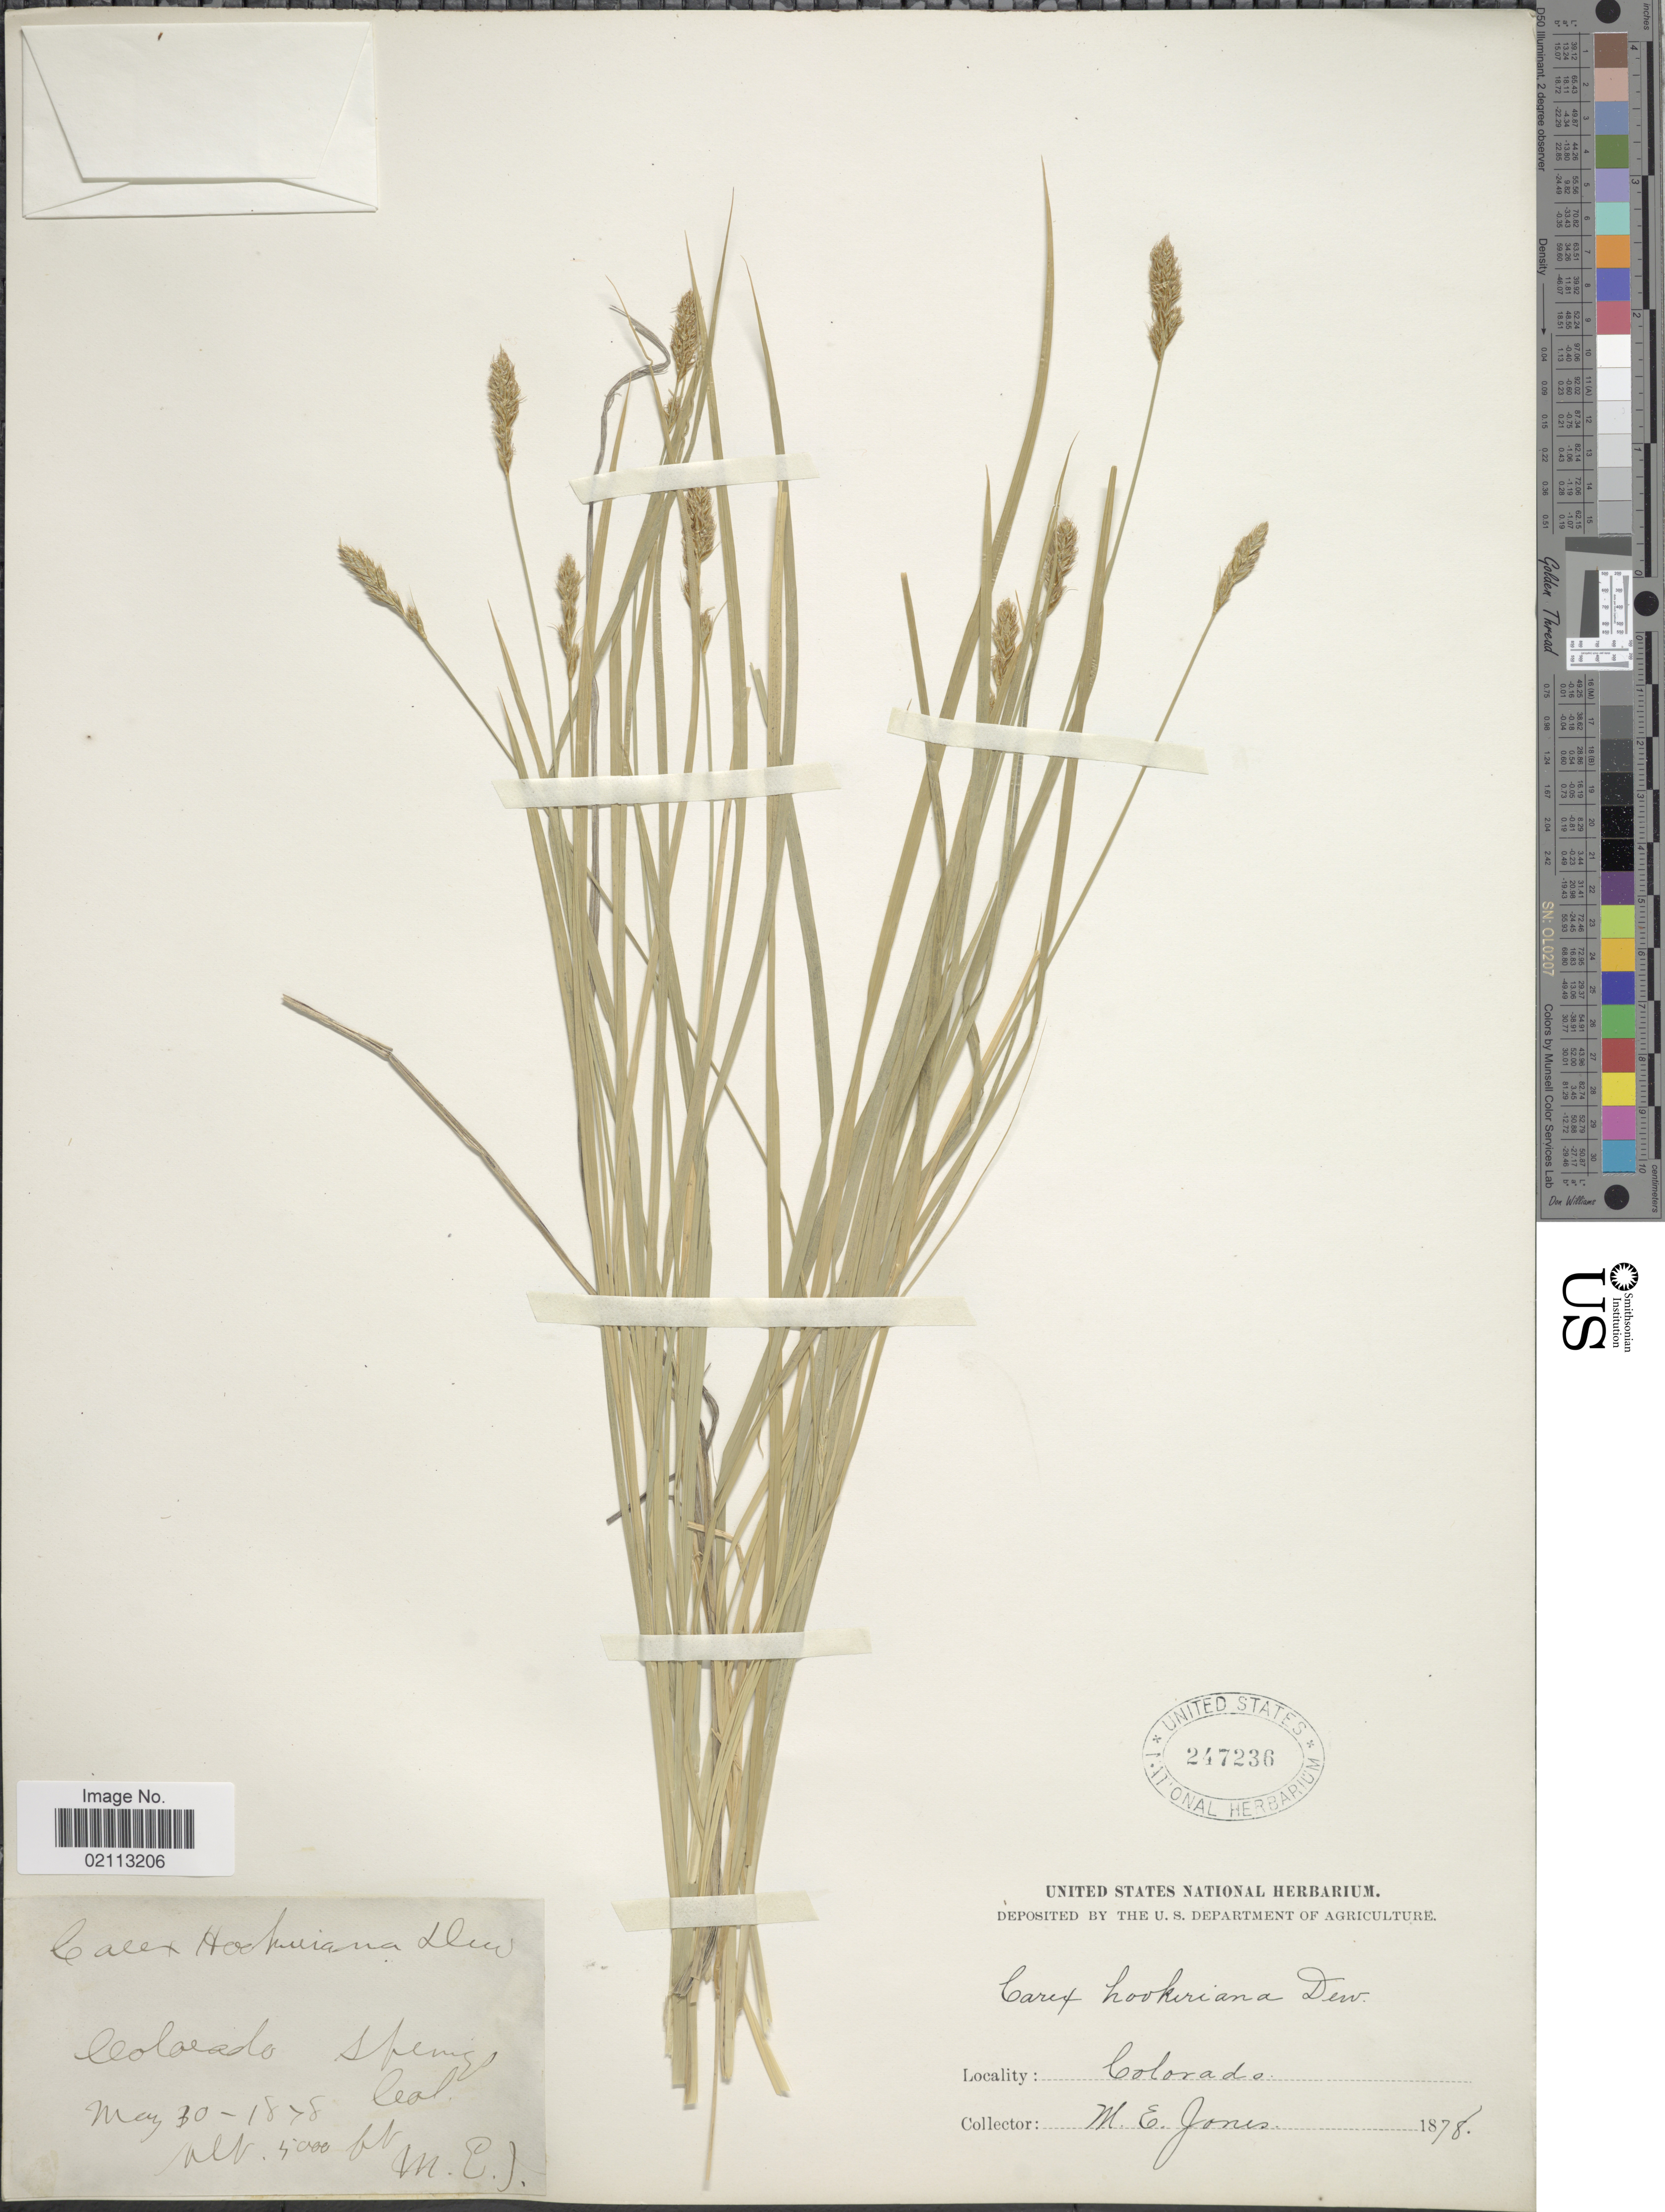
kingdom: Plantae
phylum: Tracheophyta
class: Liliopsida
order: Poales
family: Cyperaceae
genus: Carex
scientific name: Carex hookeriana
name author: Dewey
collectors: M. E. Jones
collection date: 1878-05-30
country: United States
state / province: Colorado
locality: Colorado Springs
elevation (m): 1524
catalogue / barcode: US 247236